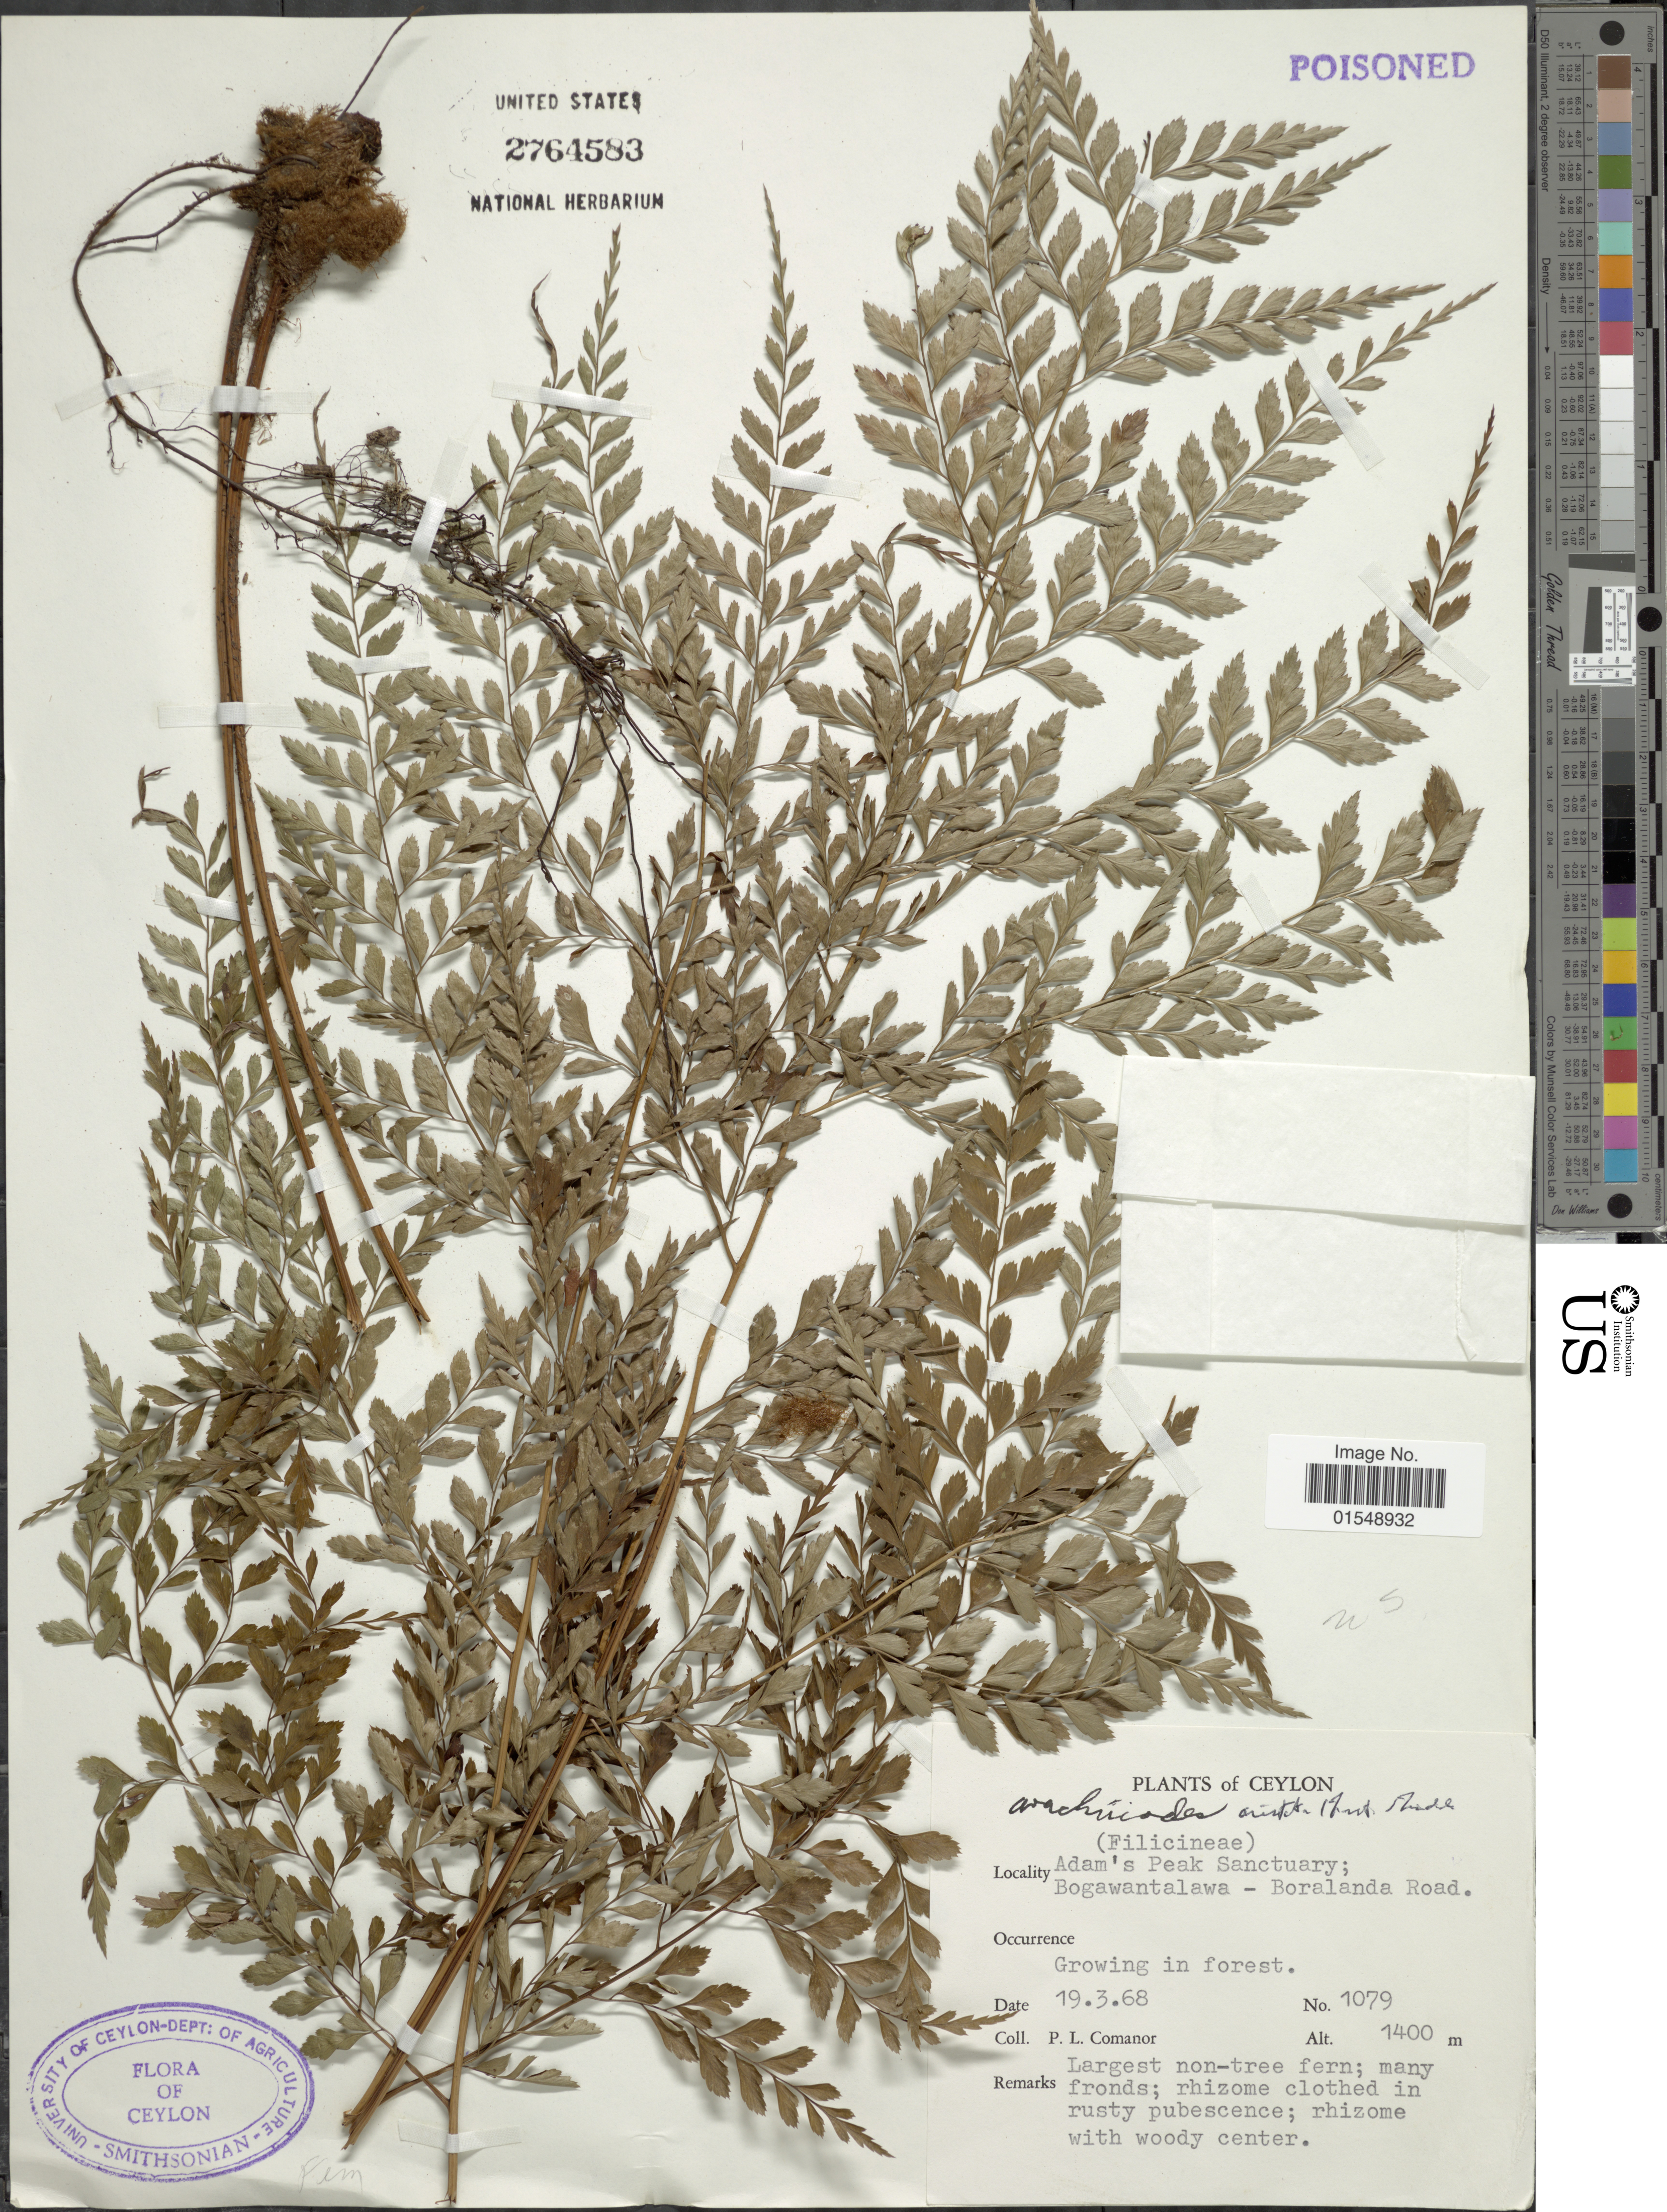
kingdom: Plantae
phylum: Tracheophyta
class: Polypodiopsida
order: Polypodiales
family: Dryopteridaceae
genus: Arachniodes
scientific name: Arachniodes aristata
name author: (G. Forst.) Tindale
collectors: P. Comanor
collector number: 1079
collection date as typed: Transcribed d/m/y: 19/3/68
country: Sri Lanka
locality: Ceylon, Adam's Peak Sanctuary; Bogawantalawa- Boralanda Road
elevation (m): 1400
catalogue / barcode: US 2764583